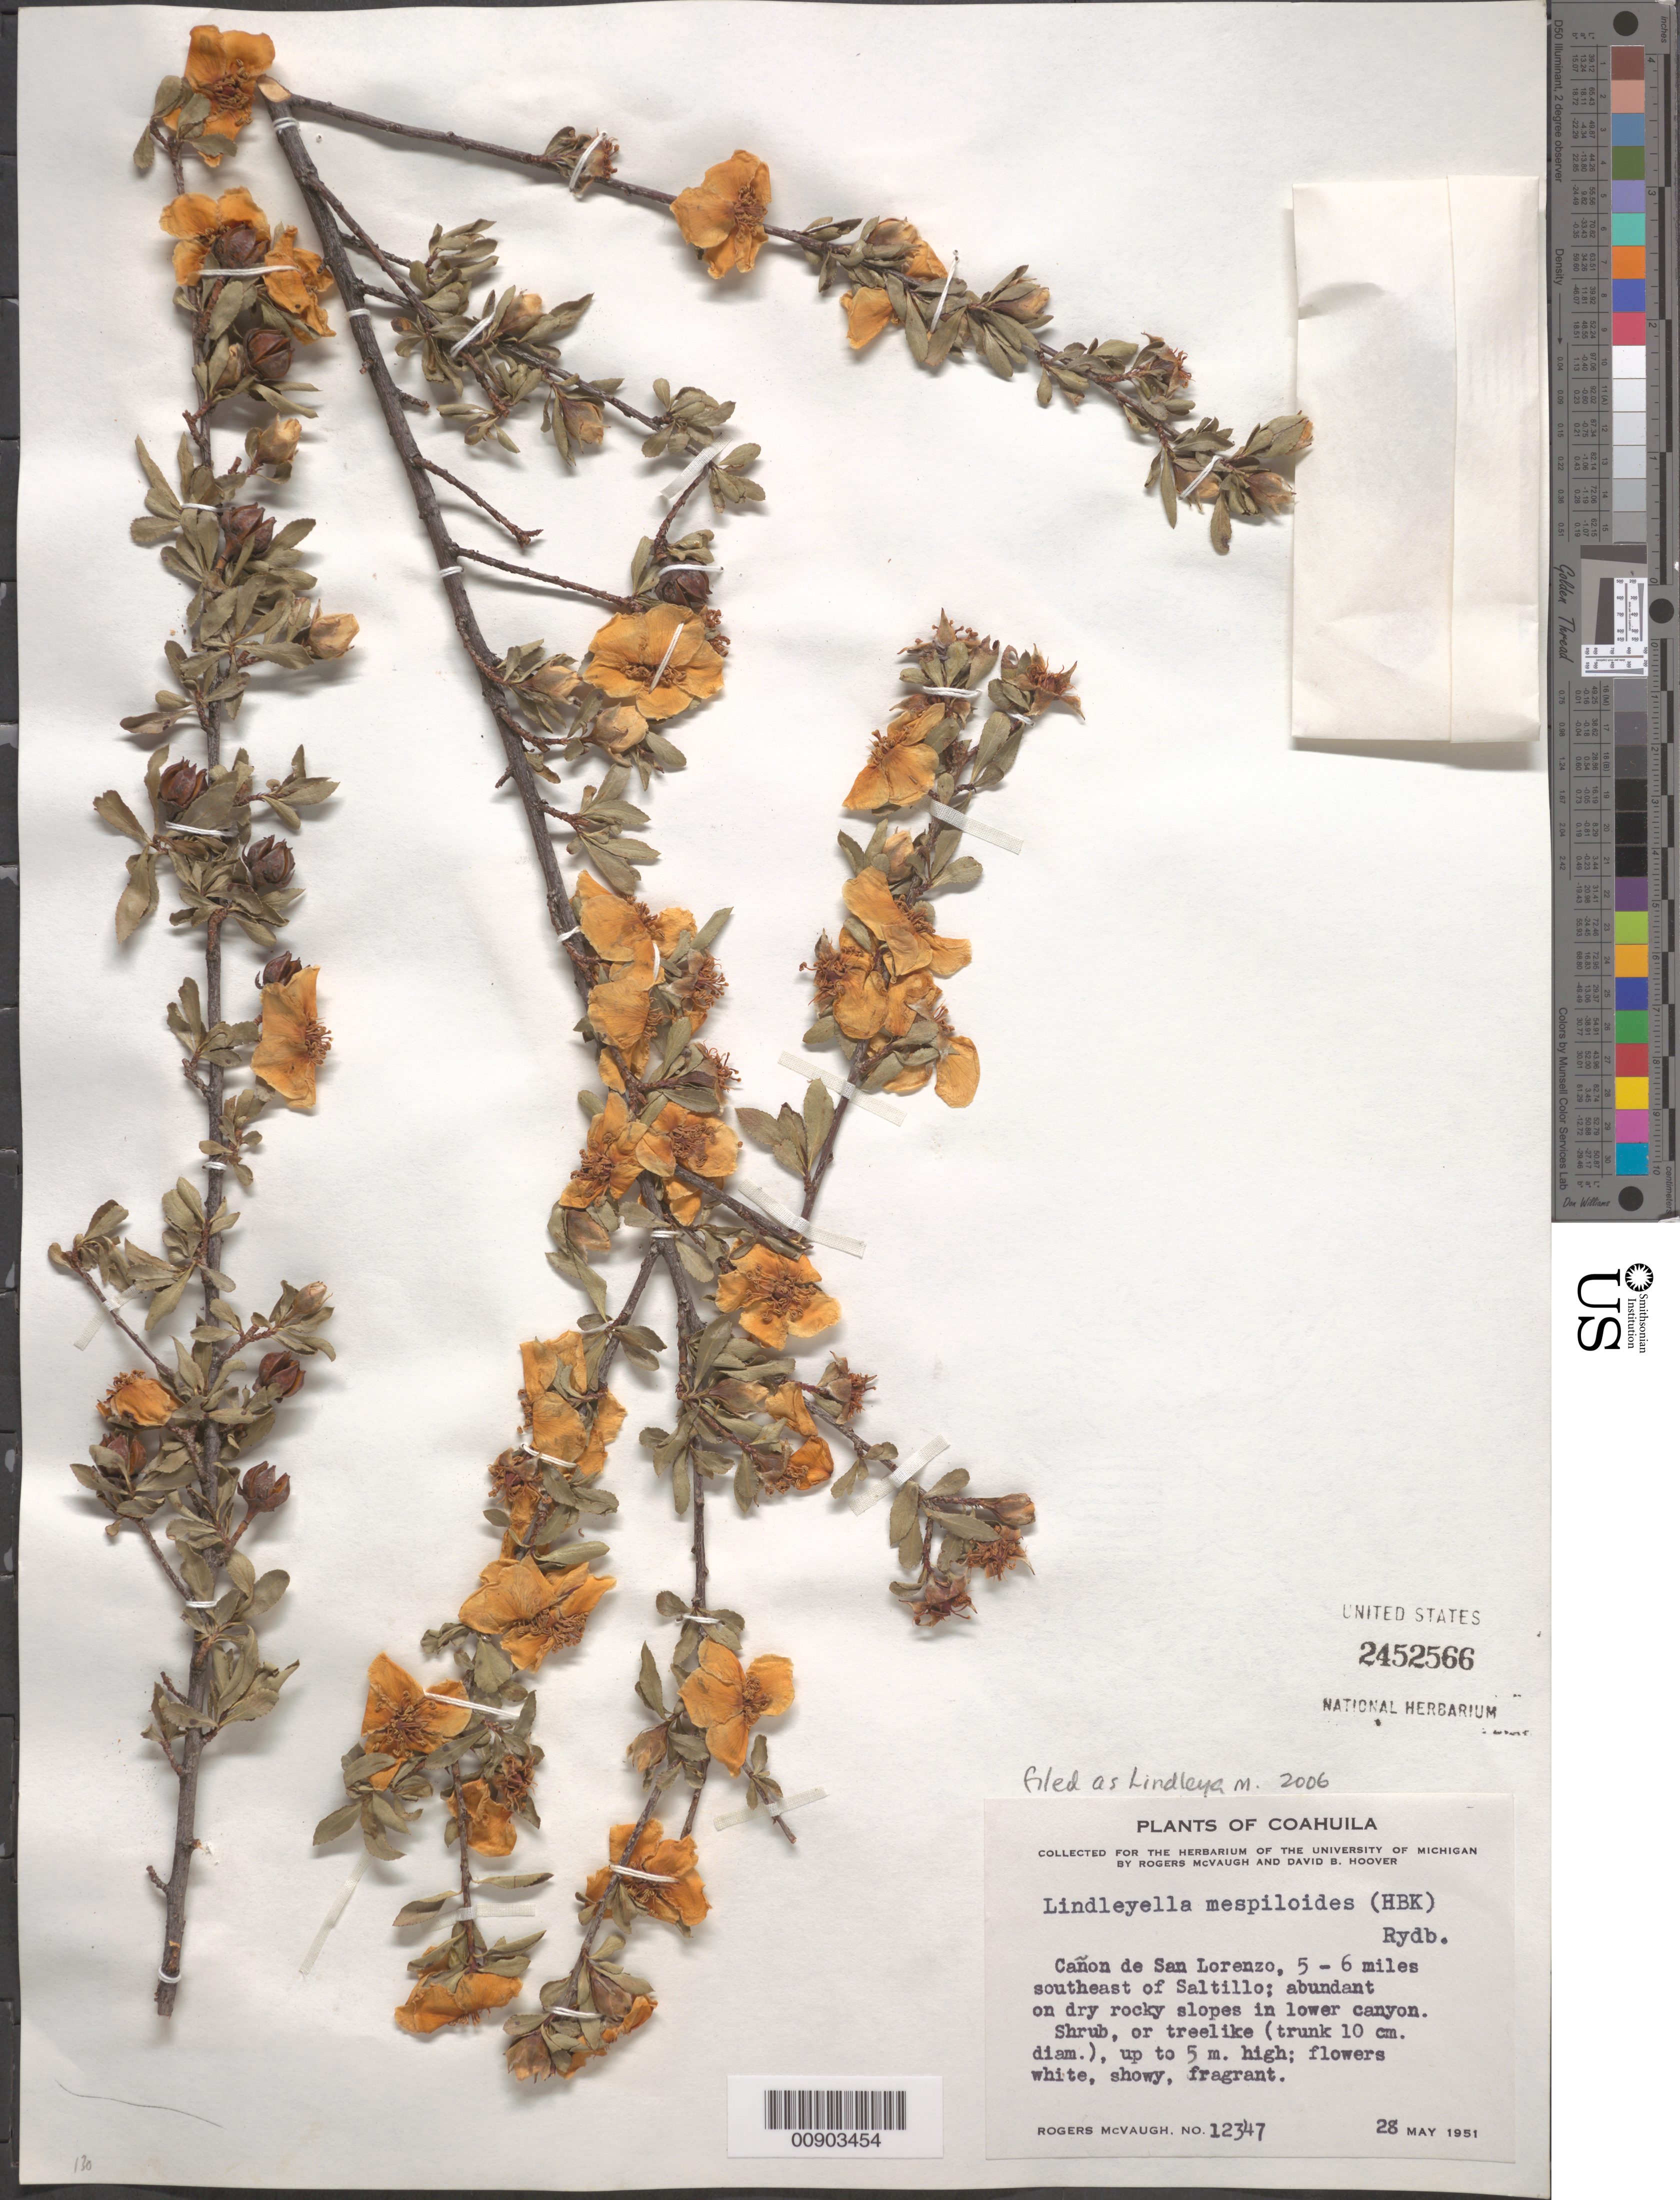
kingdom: Plantae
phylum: Tracheophyta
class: Magnoliopsida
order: Rosales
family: Rosaceae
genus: Lindleya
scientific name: Lindleya mespiloides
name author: Kunth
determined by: Strong, Mark T., (BOT), Smithsonian Institution - National Museum of Natural History (UNITED STATES)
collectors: R. McVaugh & D. B. Hoover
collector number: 12347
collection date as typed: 28 May 1951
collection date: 1951-05-28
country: Mexico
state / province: Coahuila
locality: Cañon de San Lorenzo, 5 - 6 miles southeast of Saltillo, Coahuila.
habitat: On dry rocky slopes in lower canyon.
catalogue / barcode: US 2452566